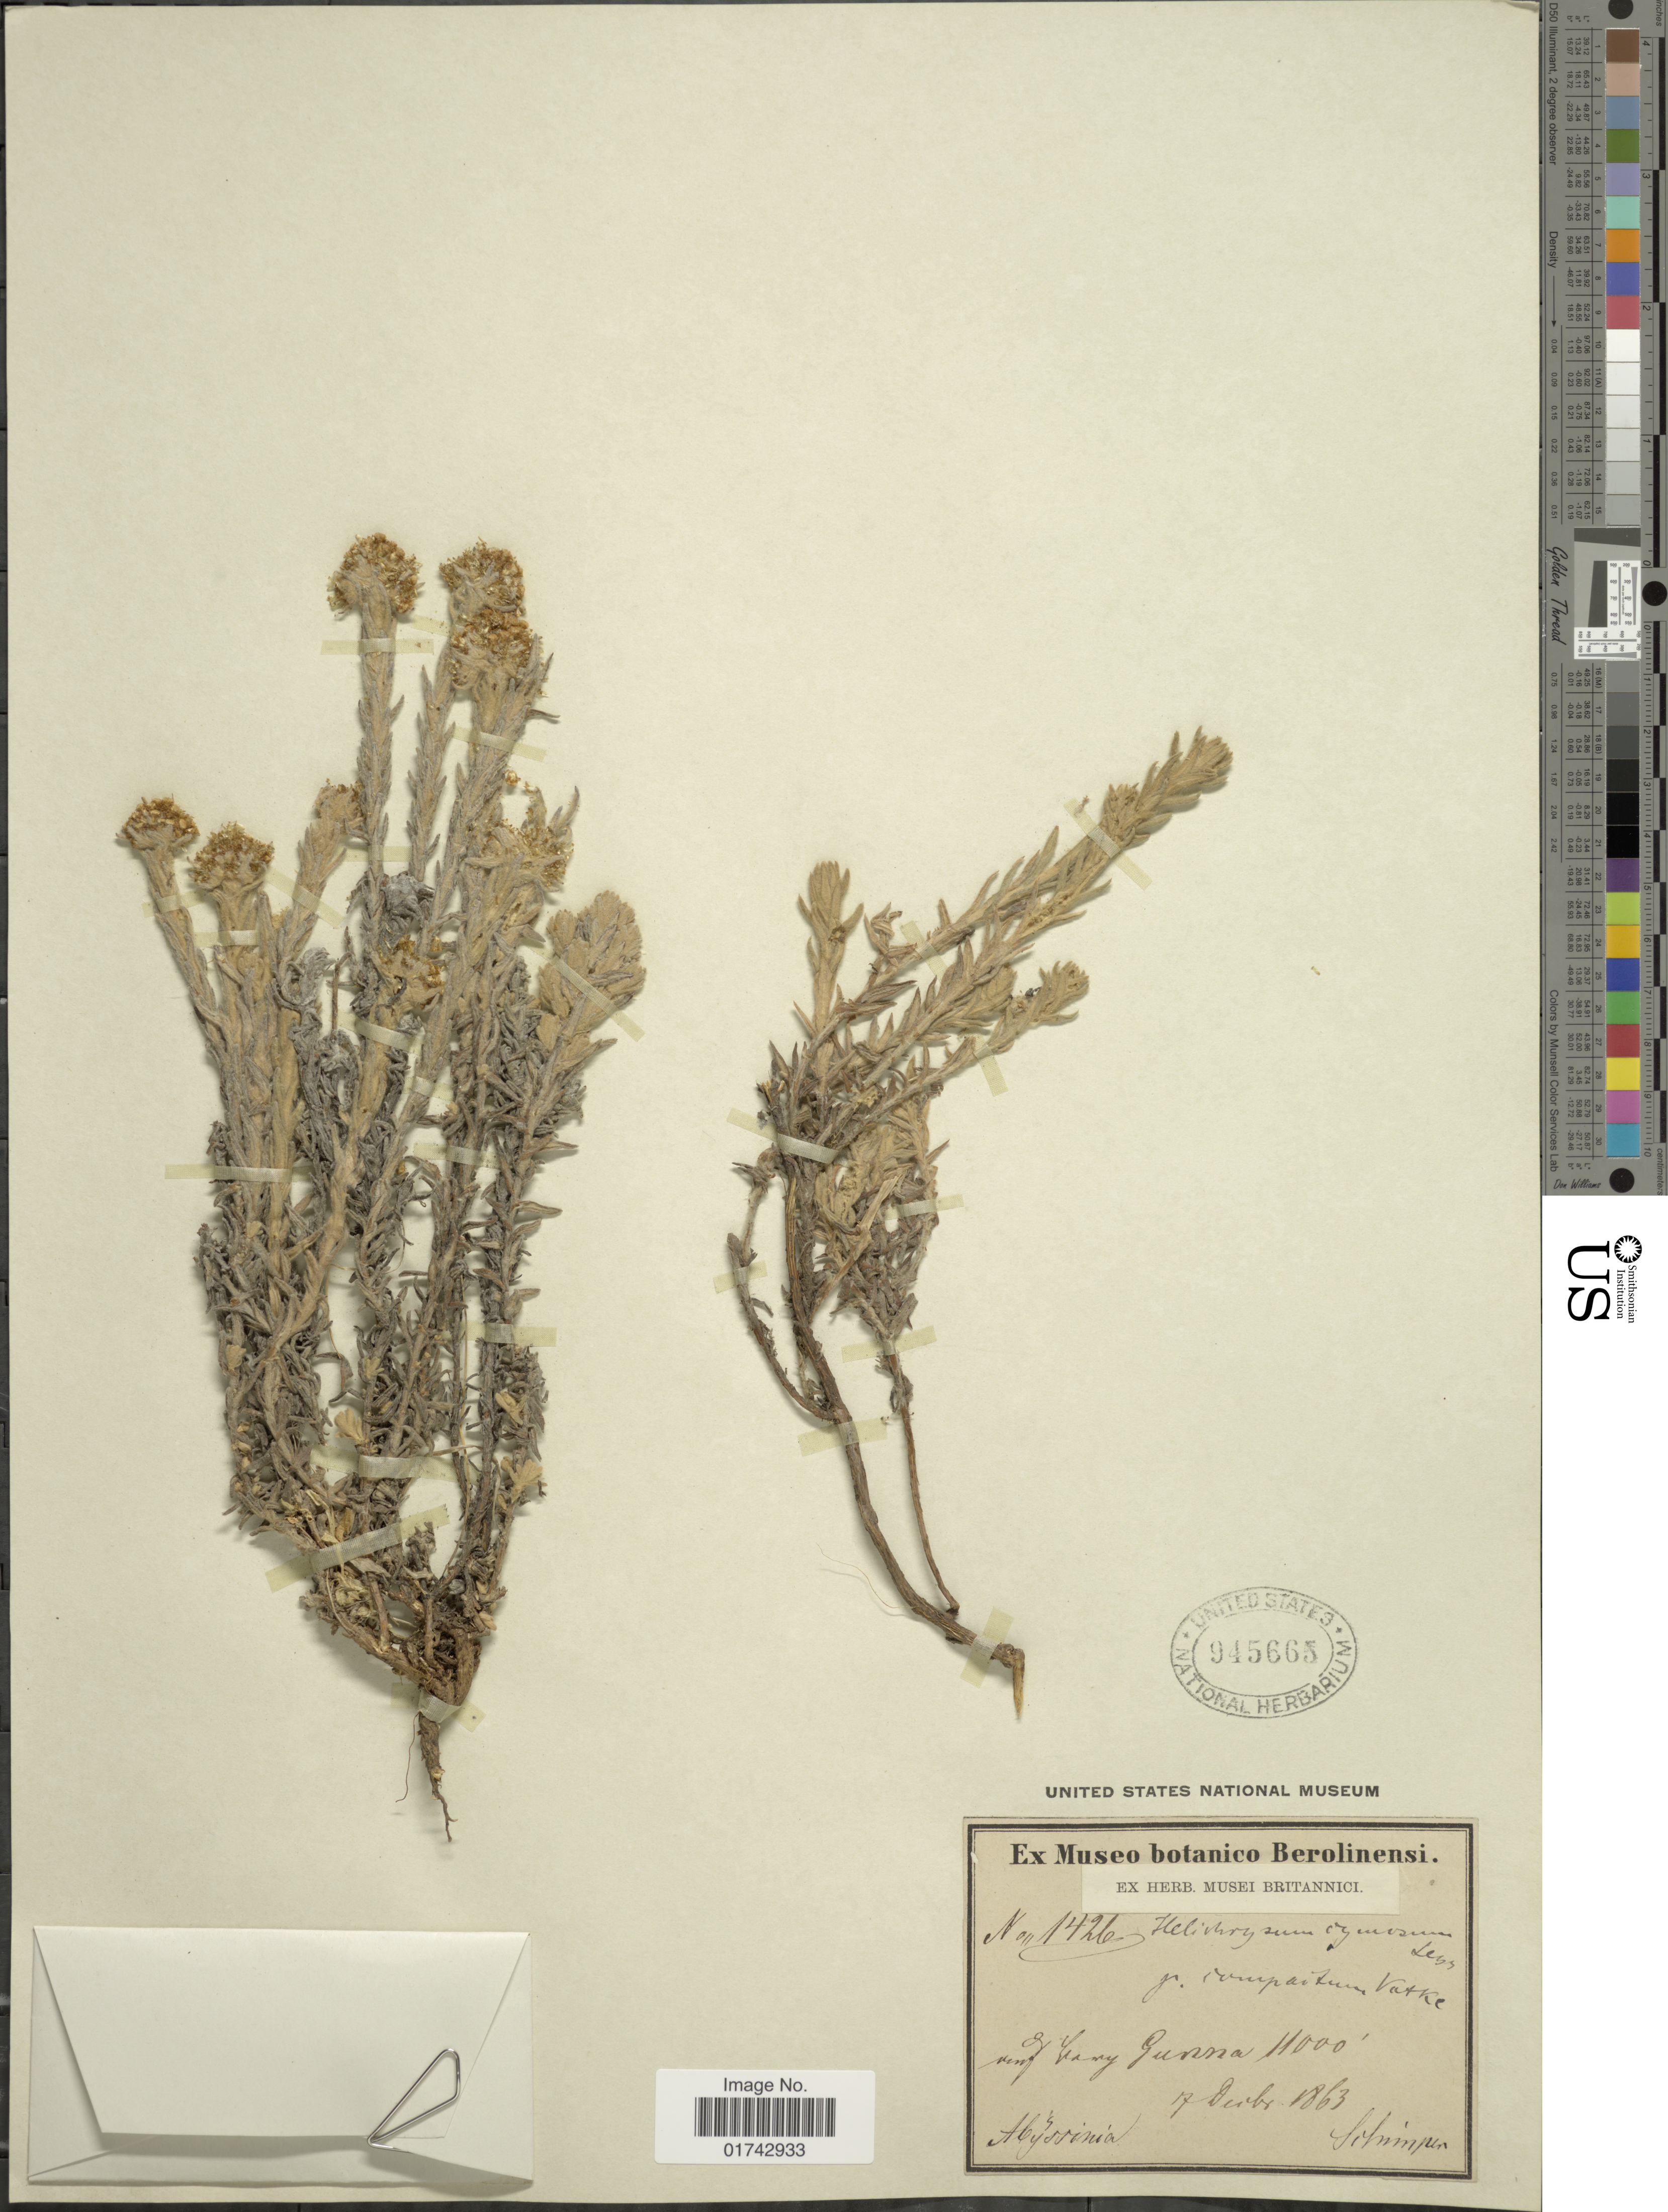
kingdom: Plantae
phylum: Tracheophyta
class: Magnoliopsida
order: Asterales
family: Asteraceae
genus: Helichrysum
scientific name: Helichrysum cymosum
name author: (L.) D. Don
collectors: -. Schimper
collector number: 1426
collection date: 1863-12-17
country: Eritrea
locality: Abyssinia, Venf gary Gunna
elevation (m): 3353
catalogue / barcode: US 945665